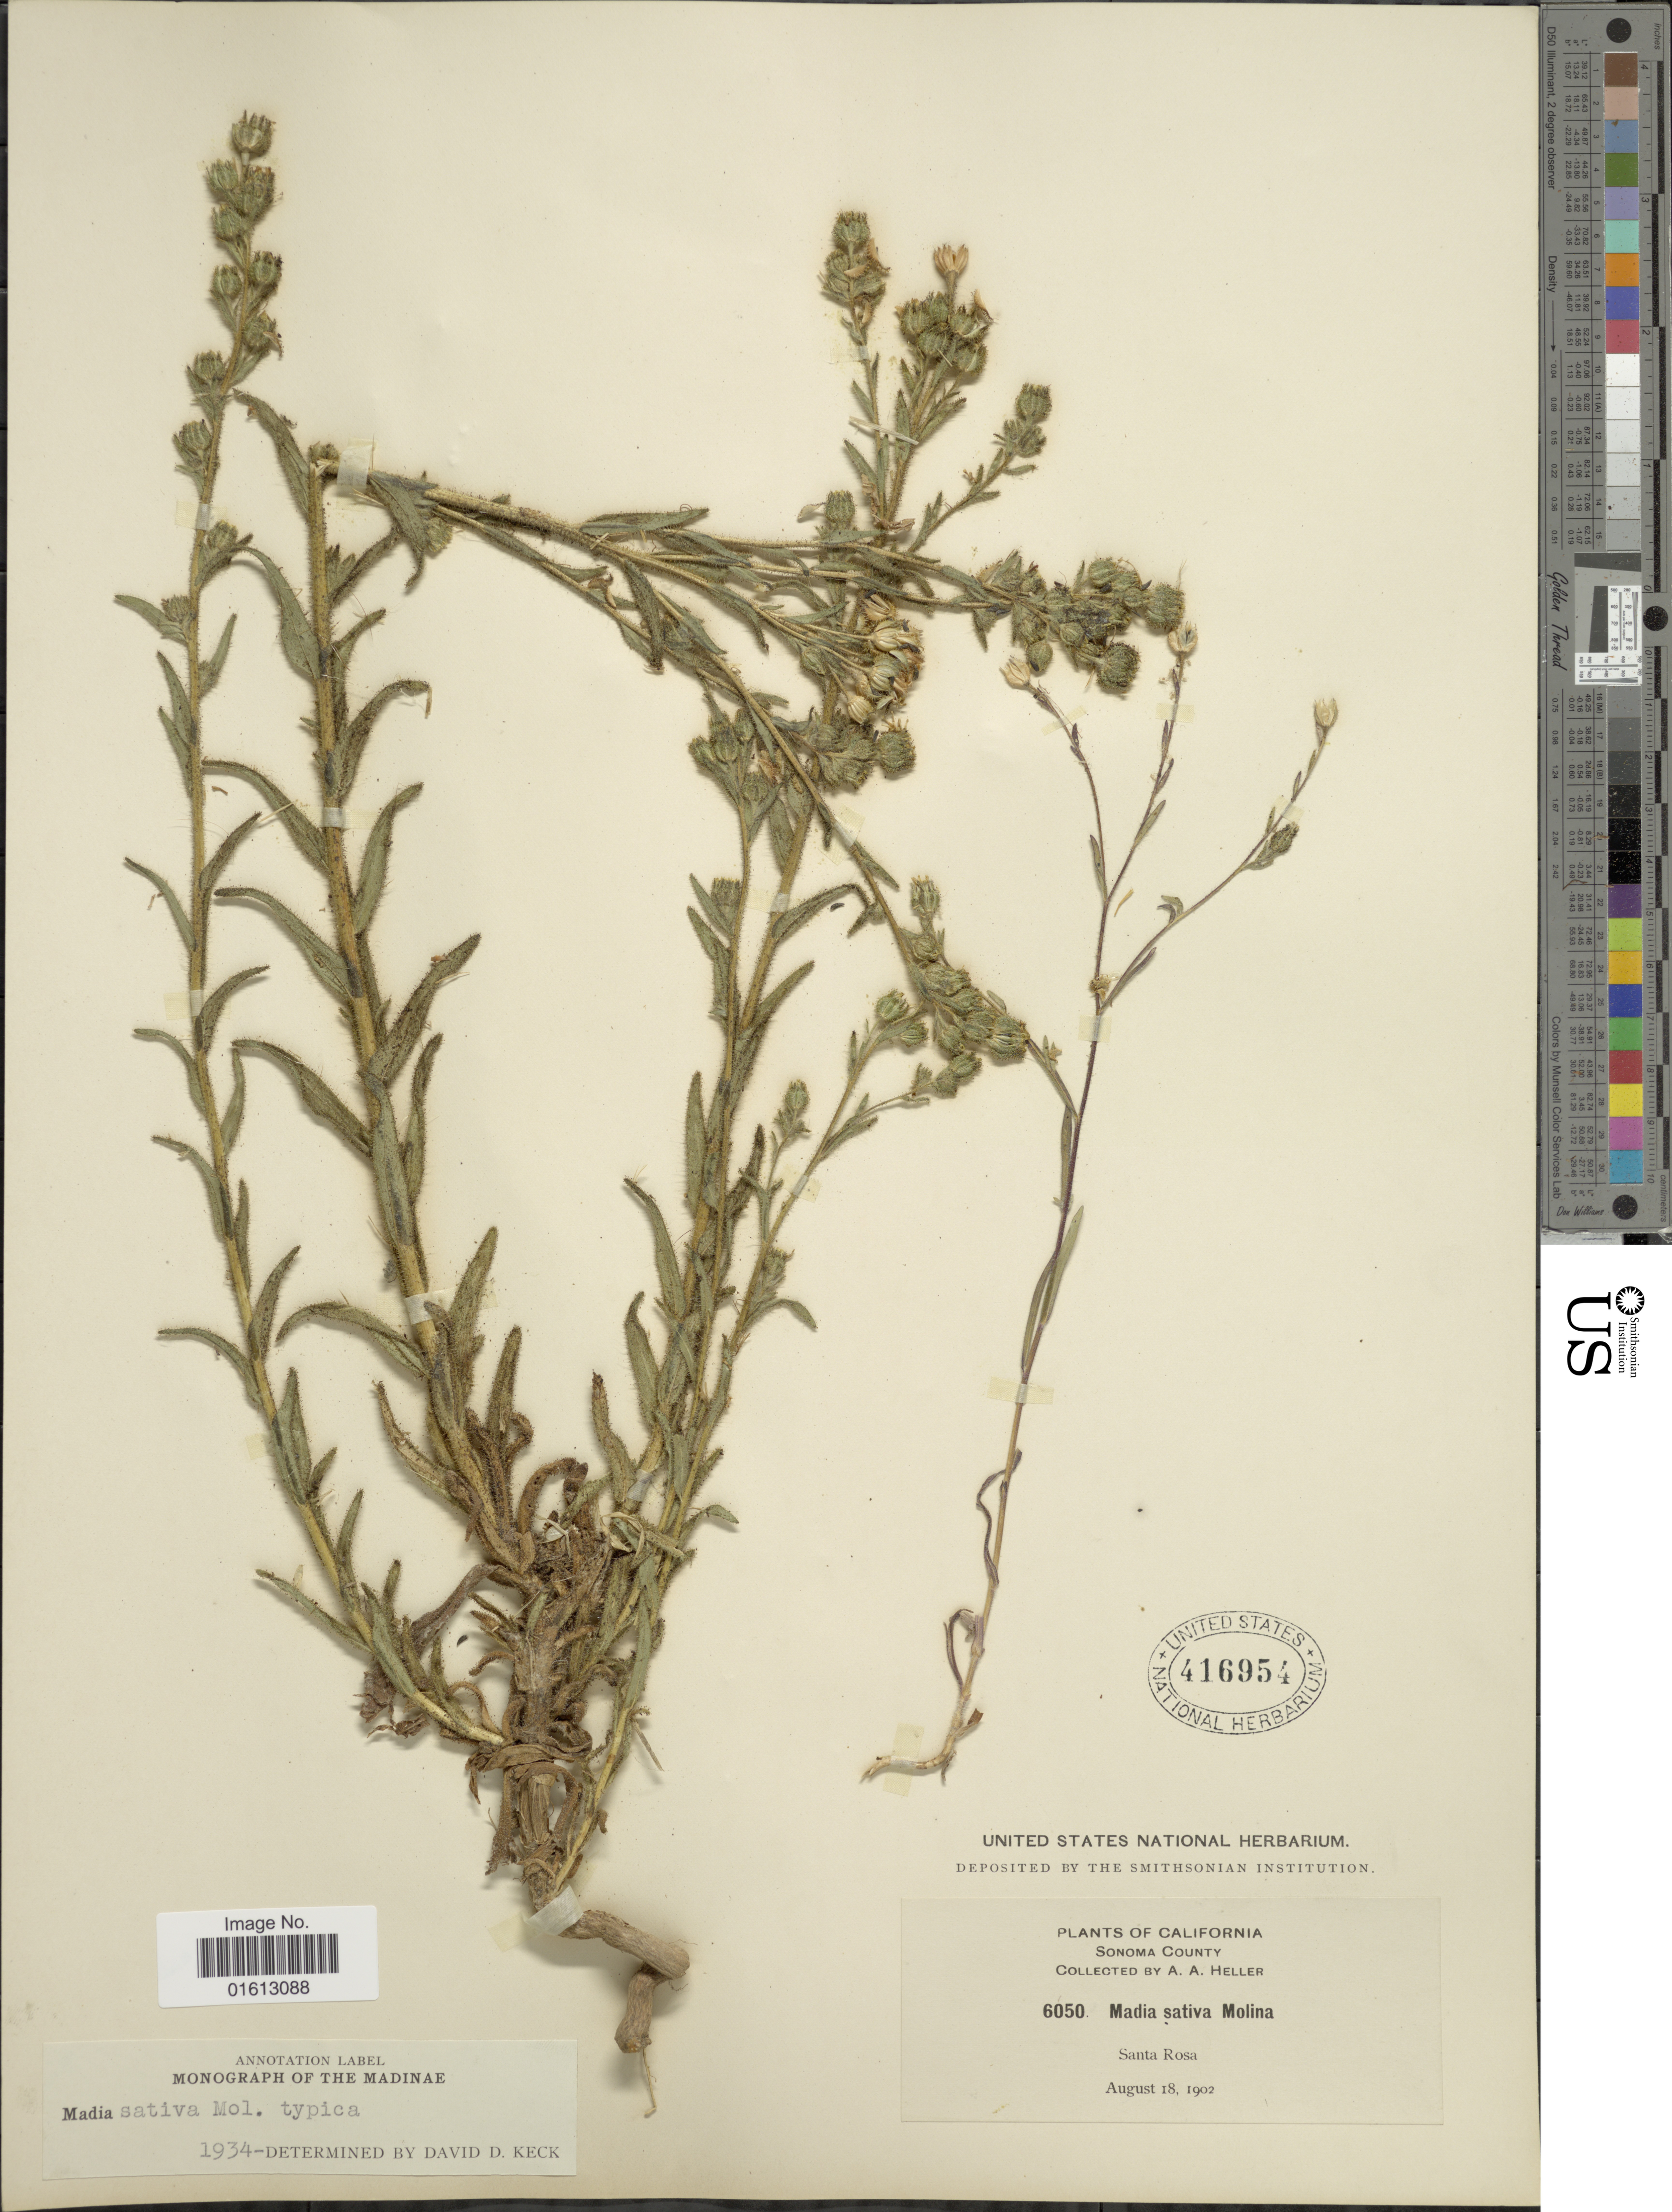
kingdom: Plantae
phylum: Tracheophyta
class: Magnoliopsida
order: Asterales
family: Asteraceae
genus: Madia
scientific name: Madia sativa subsp. sativa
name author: Molina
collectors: A. A. Heller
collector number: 6050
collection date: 1902-08-18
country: United States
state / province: California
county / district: Sonoma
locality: California, Sonoma County, Santa Rosa.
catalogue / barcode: US 416954